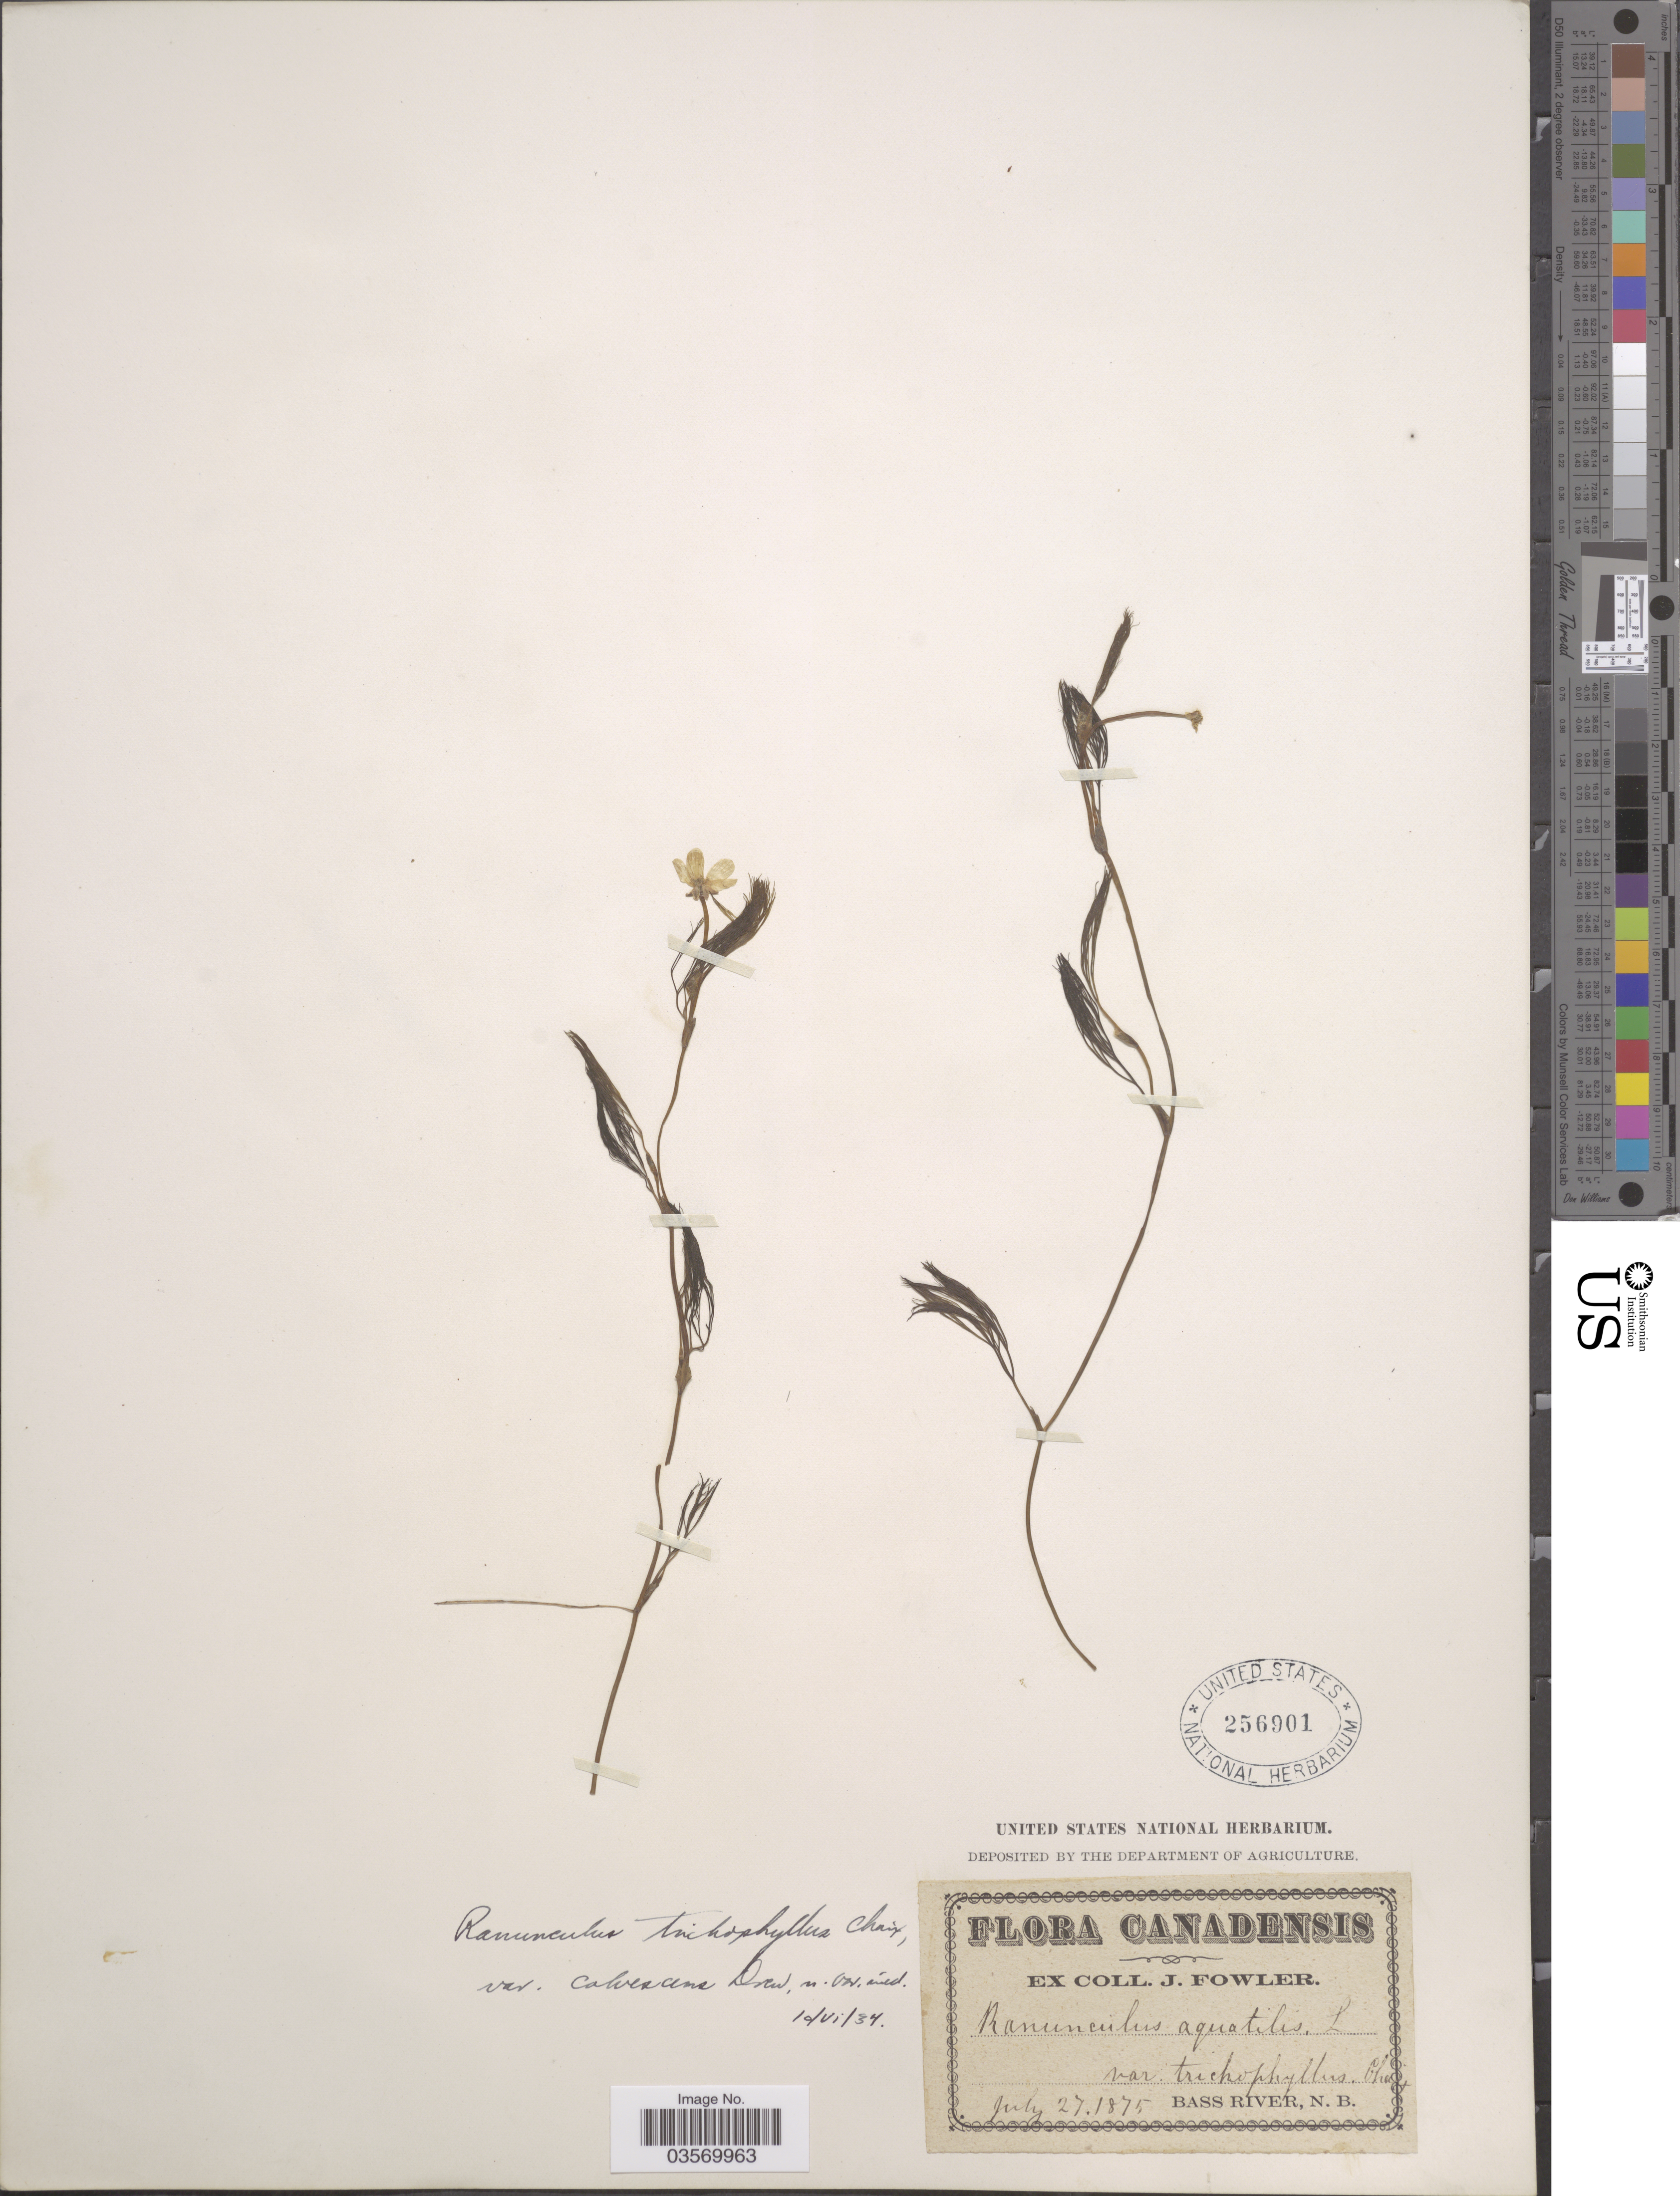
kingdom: Plantae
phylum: Tracheophyta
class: Magnoliopsida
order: Ranunculales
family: Ranunculaceae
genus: Ranunculus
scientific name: Ranunculus trichophyllus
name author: Chaix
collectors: J. Fowler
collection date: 1875-07-27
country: Canada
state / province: New Brunswick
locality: Bass River.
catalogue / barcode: US 256901